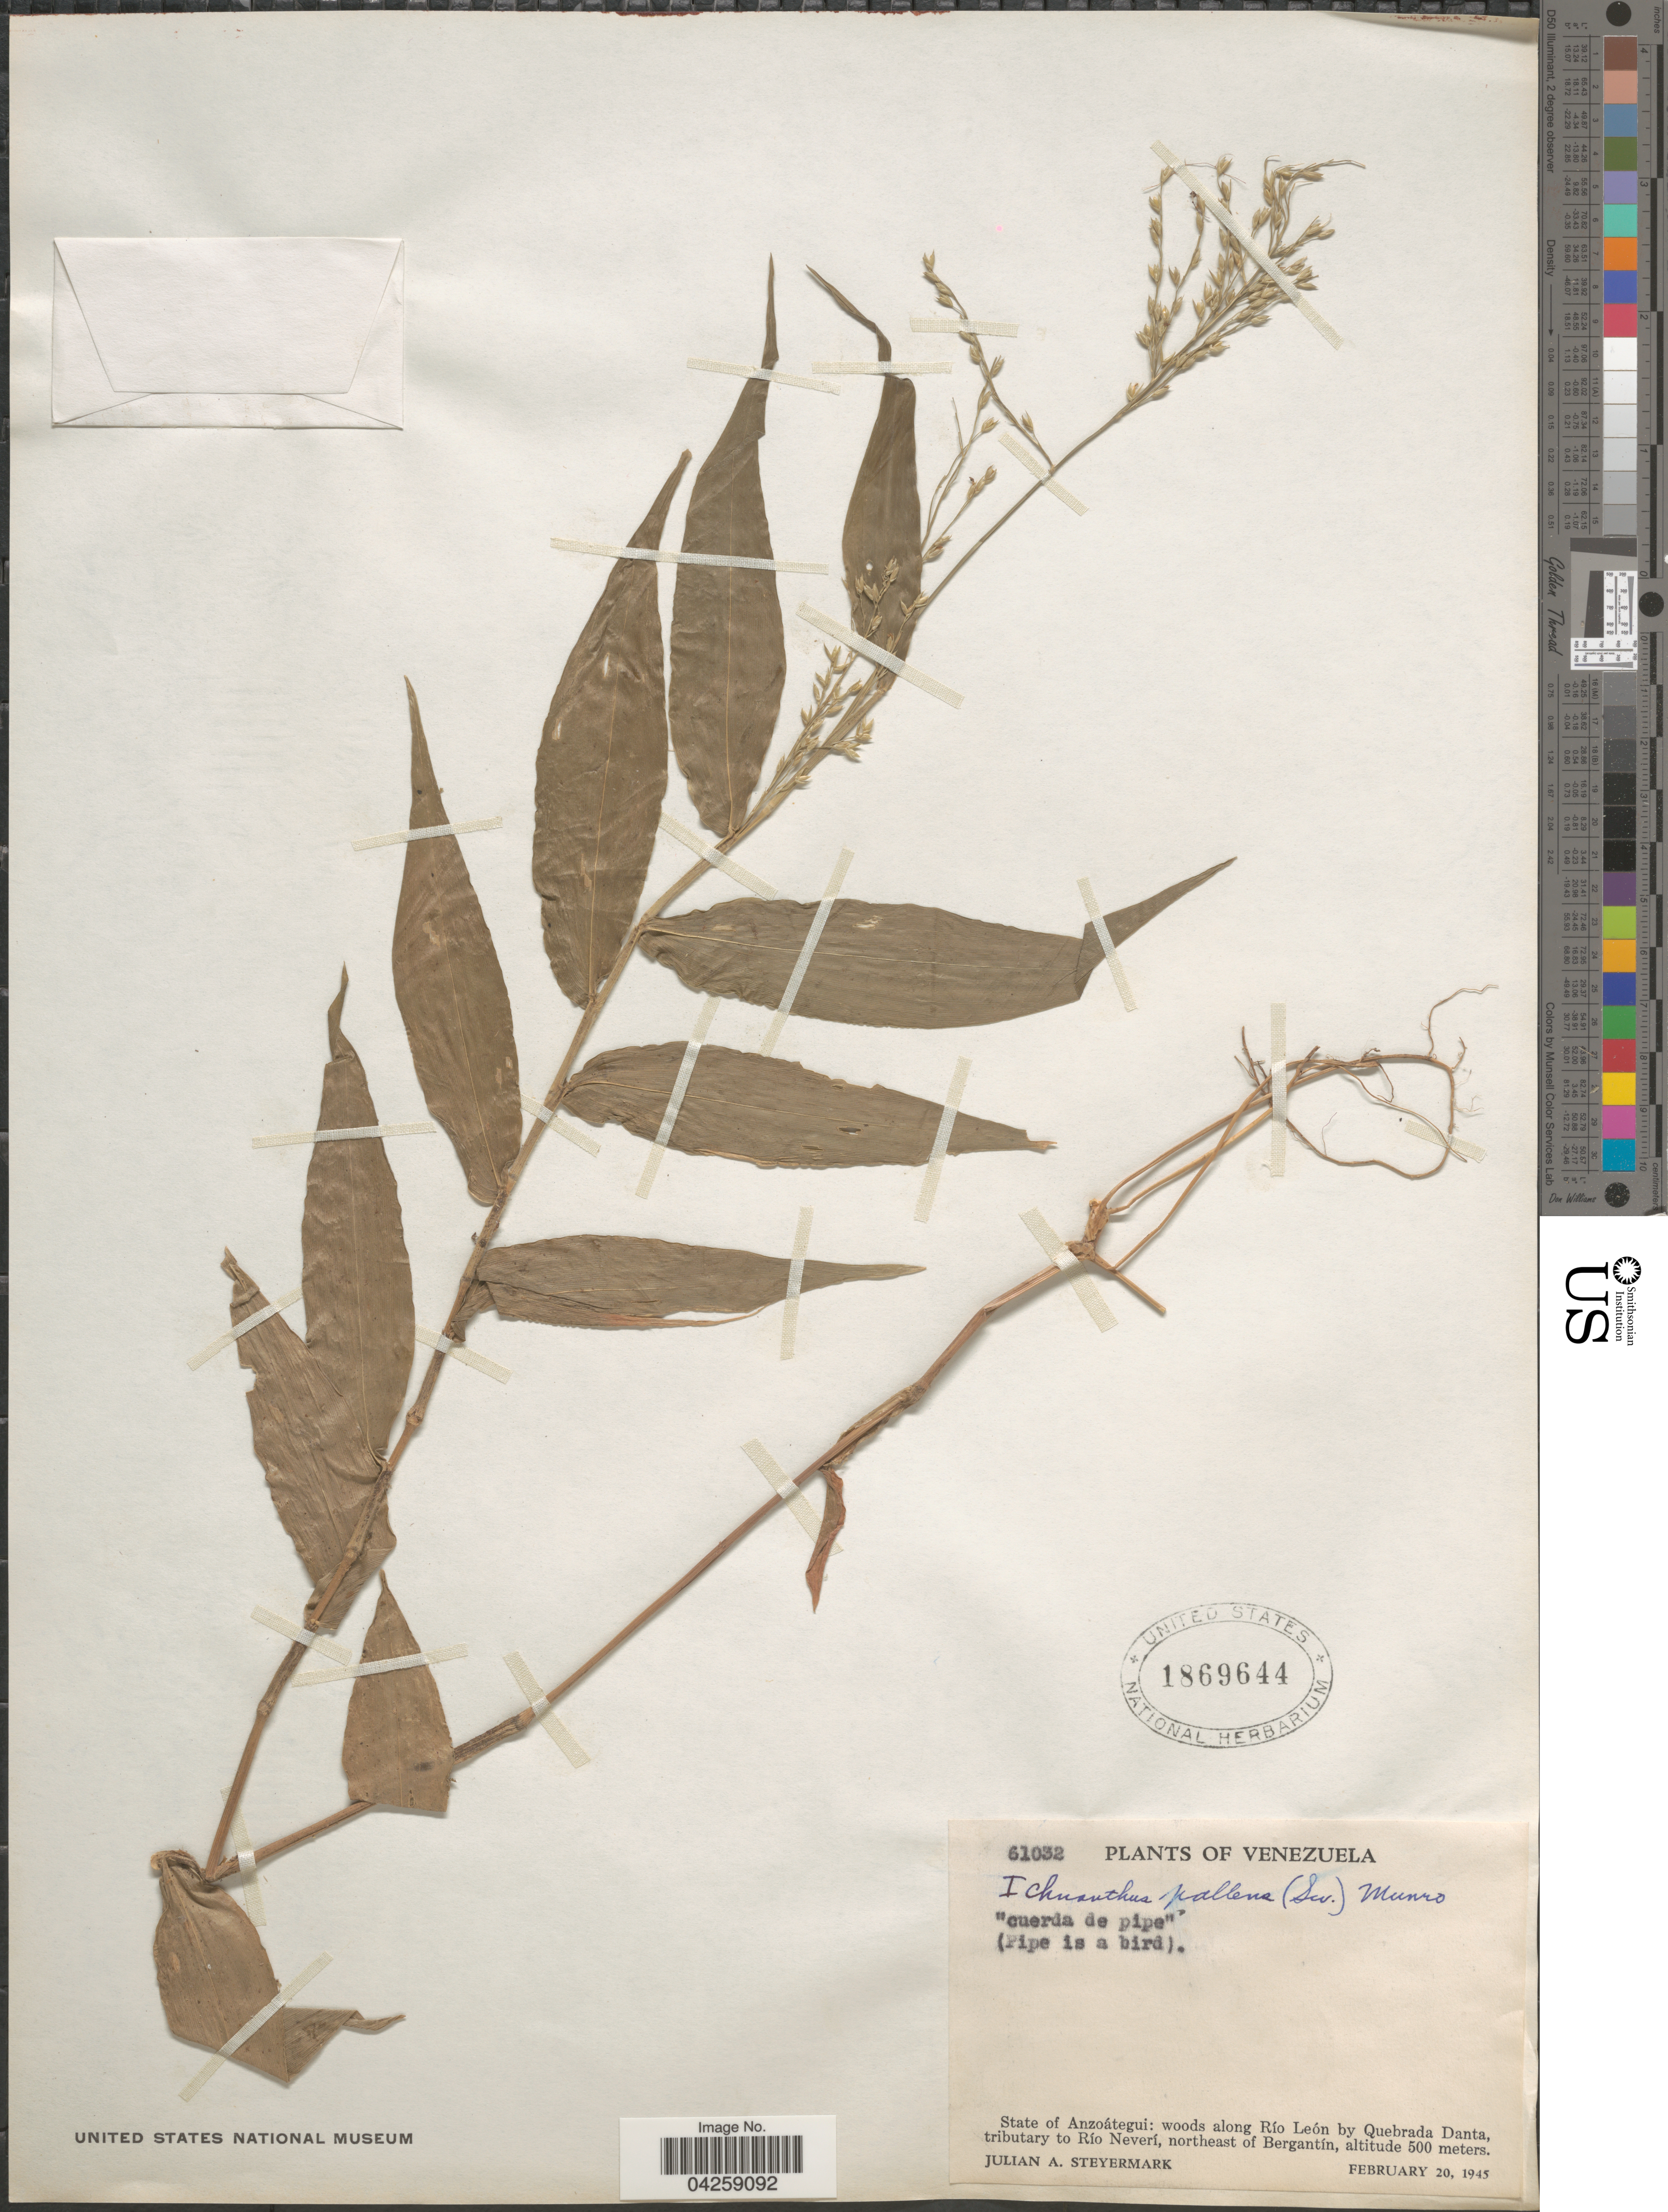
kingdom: Plantae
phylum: Tracheophyta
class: Liliopsida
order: Poales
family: Poaceae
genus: Ichnanthus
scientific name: Ichnanthus pallens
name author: (Sw.) Munro ex Benth.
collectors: J. Steyermark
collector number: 61032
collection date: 1945-02-20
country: Venezuela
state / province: Anzoategui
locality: Woods along Río León by Quebrada Danta, tributary to Río Neverí, northeast of Bergantín.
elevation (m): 500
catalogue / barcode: US 1869644